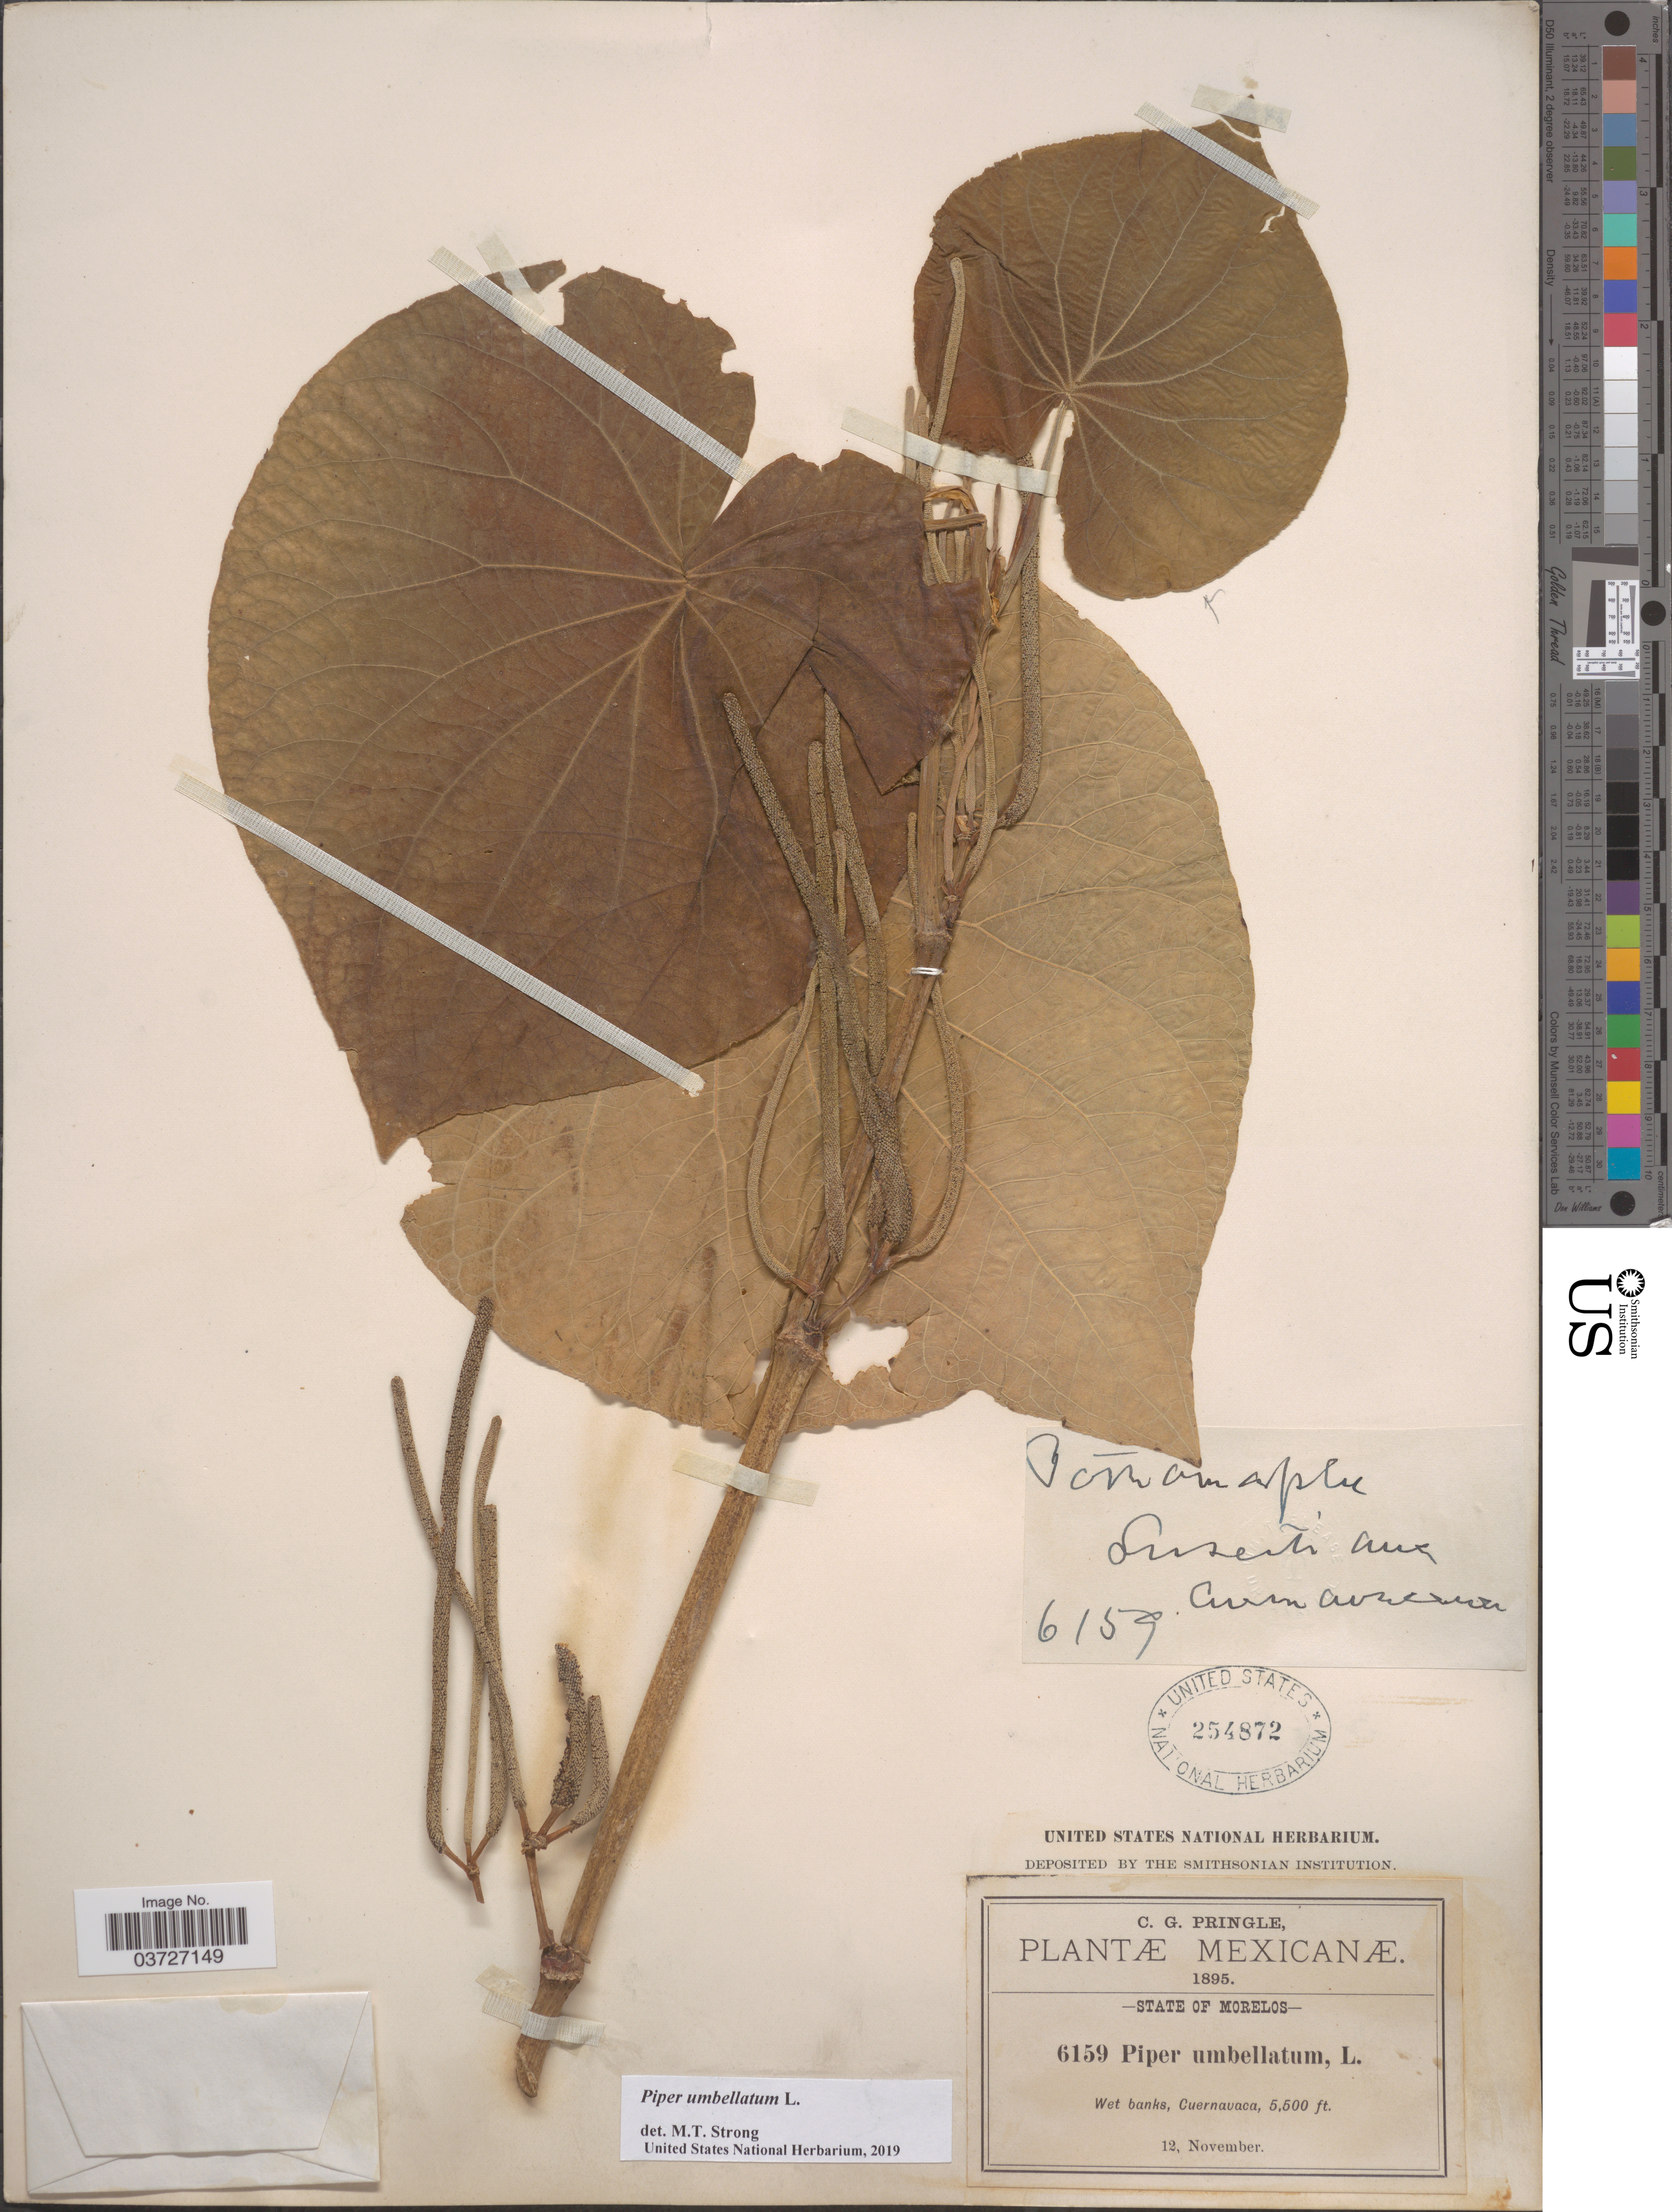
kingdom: Plantae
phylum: Tracheophyta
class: Magnoliopsida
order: Piperales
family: Piperaceae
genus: Piper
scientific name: Piper umbellatum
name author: L.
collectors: C. G. Pringle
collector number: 6159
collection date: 1895-11-12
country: Mexico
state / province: Morelos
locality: Wet banks, Cuernavaca.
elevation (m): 1676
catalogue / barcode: US 254872